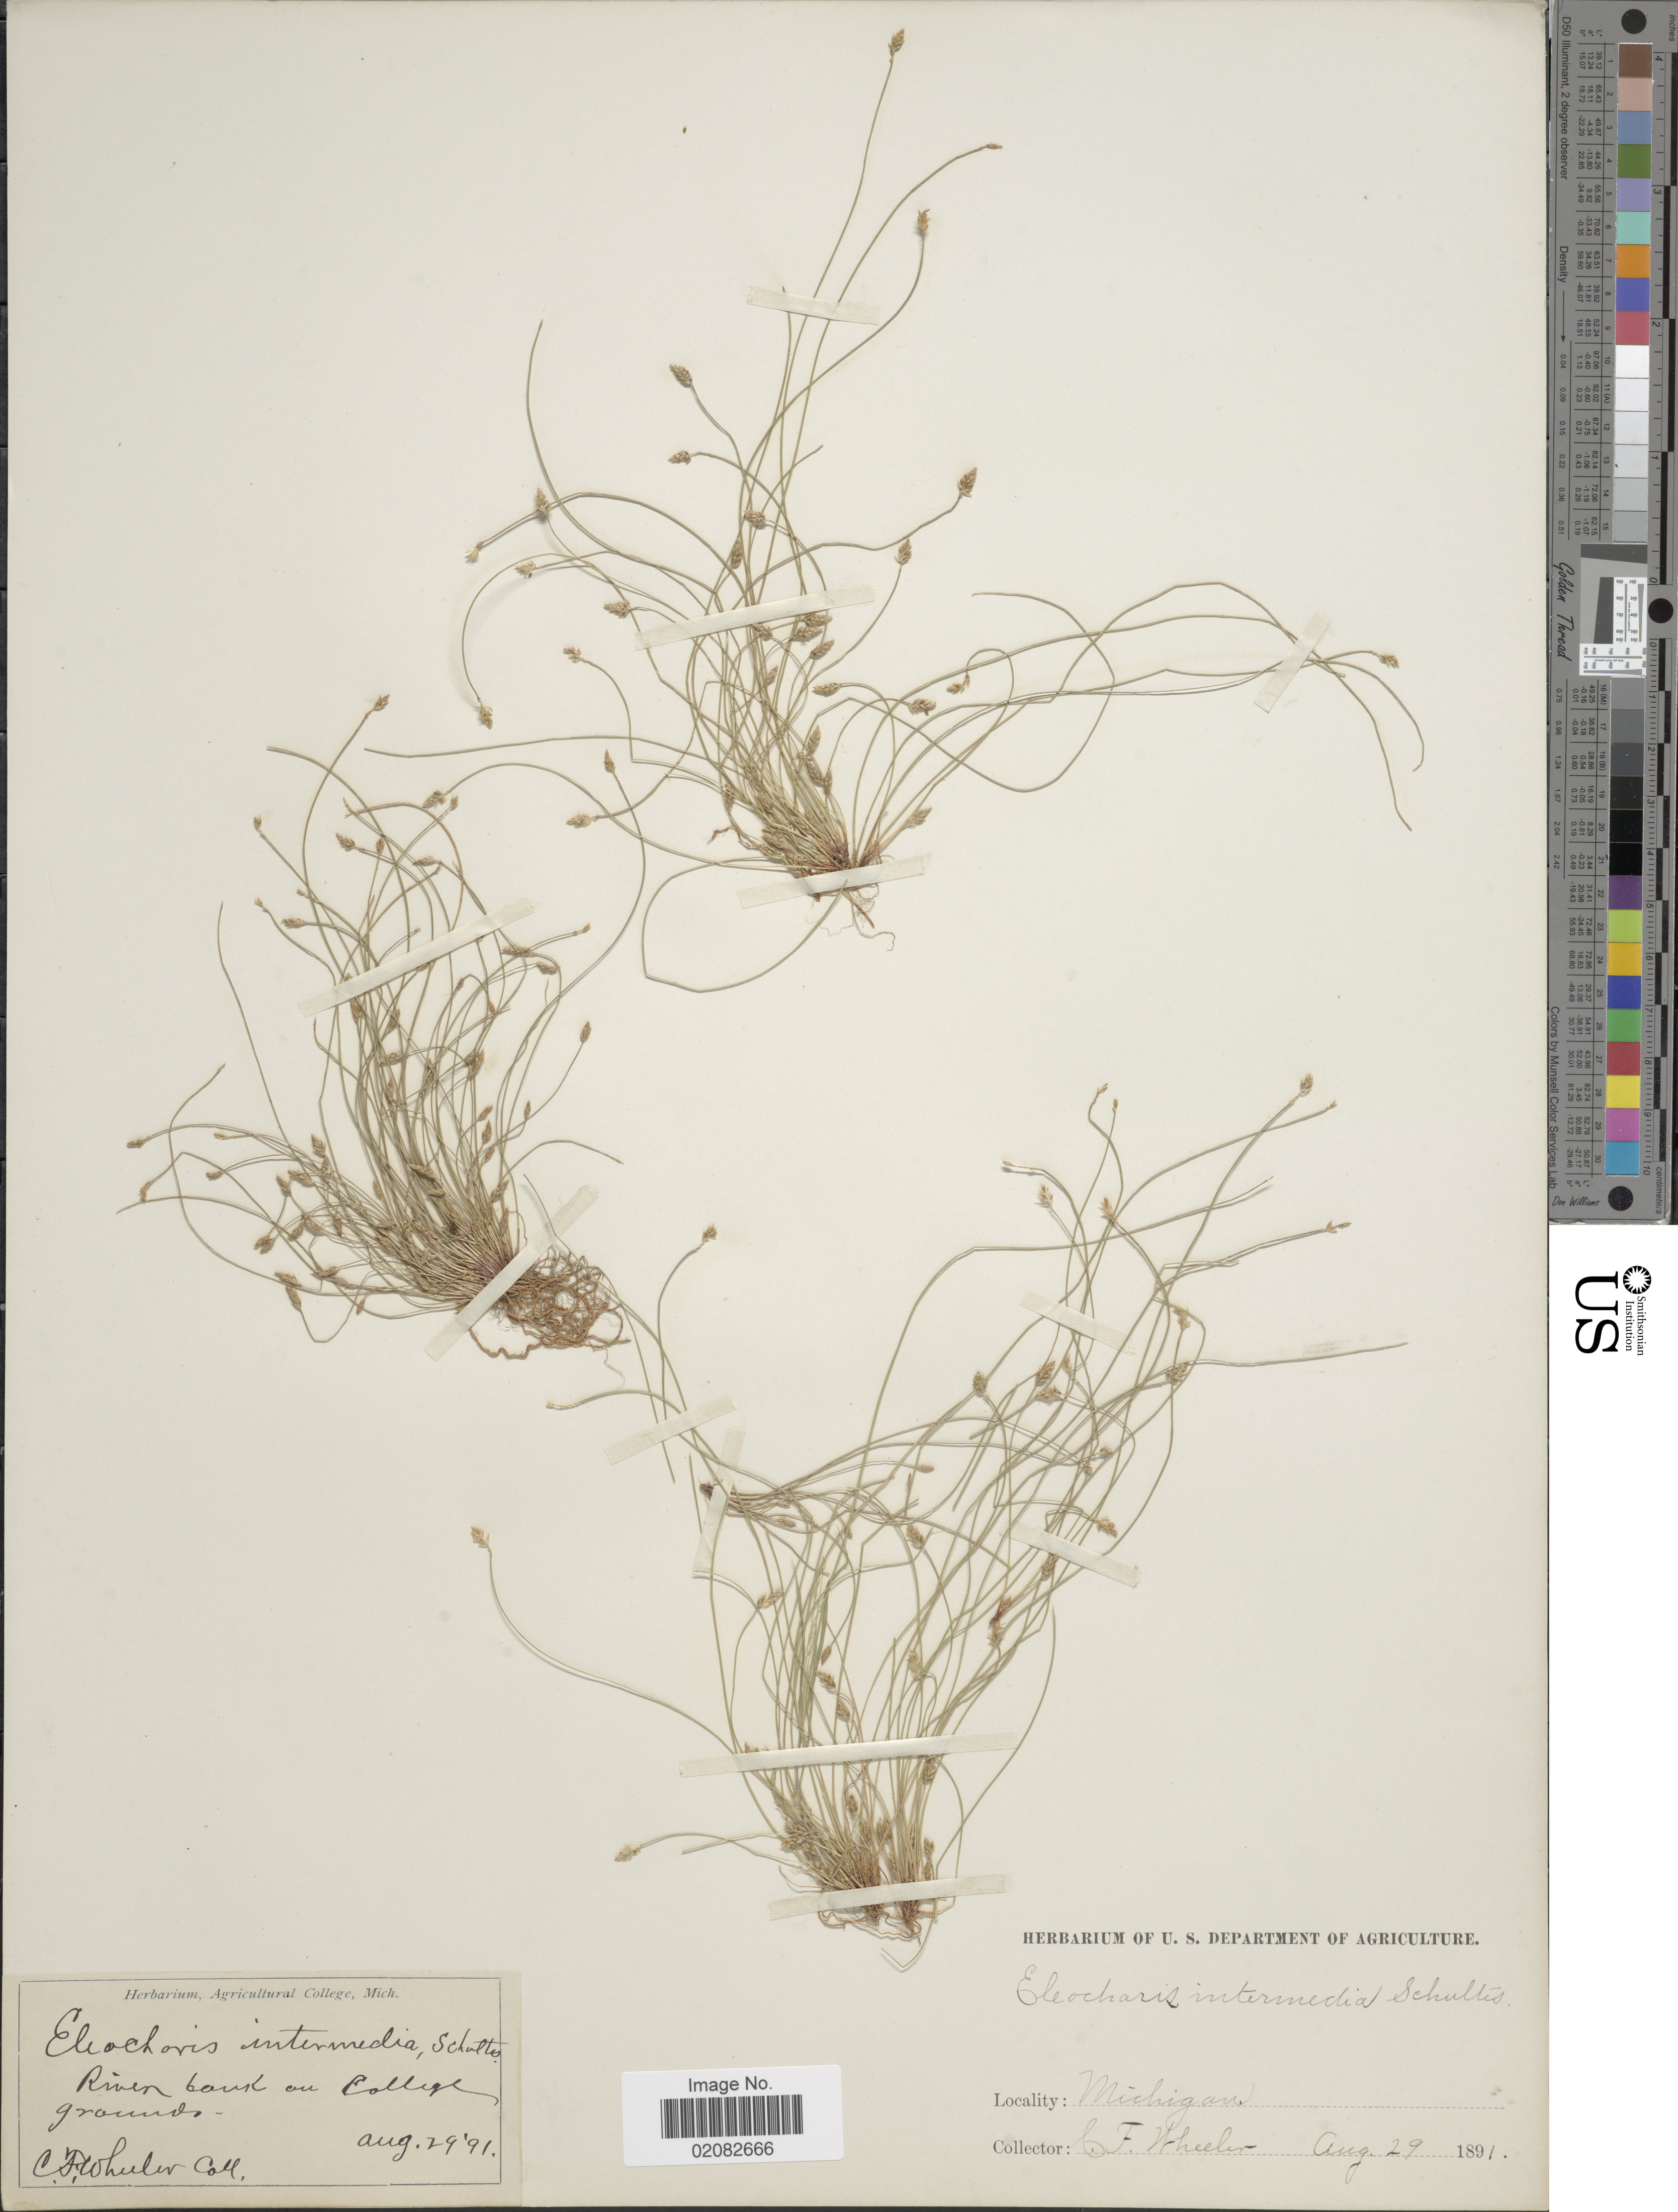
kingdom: Plantae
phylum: Tracheophyta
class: Liliopsida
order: Poales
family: Cyperaceae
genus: Eleocharis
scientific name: Eleocharis intermedia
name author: Schult.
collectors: C. Wheeler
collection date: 1891-08-29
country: United States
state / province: Michigan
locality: River bank on college grounds.